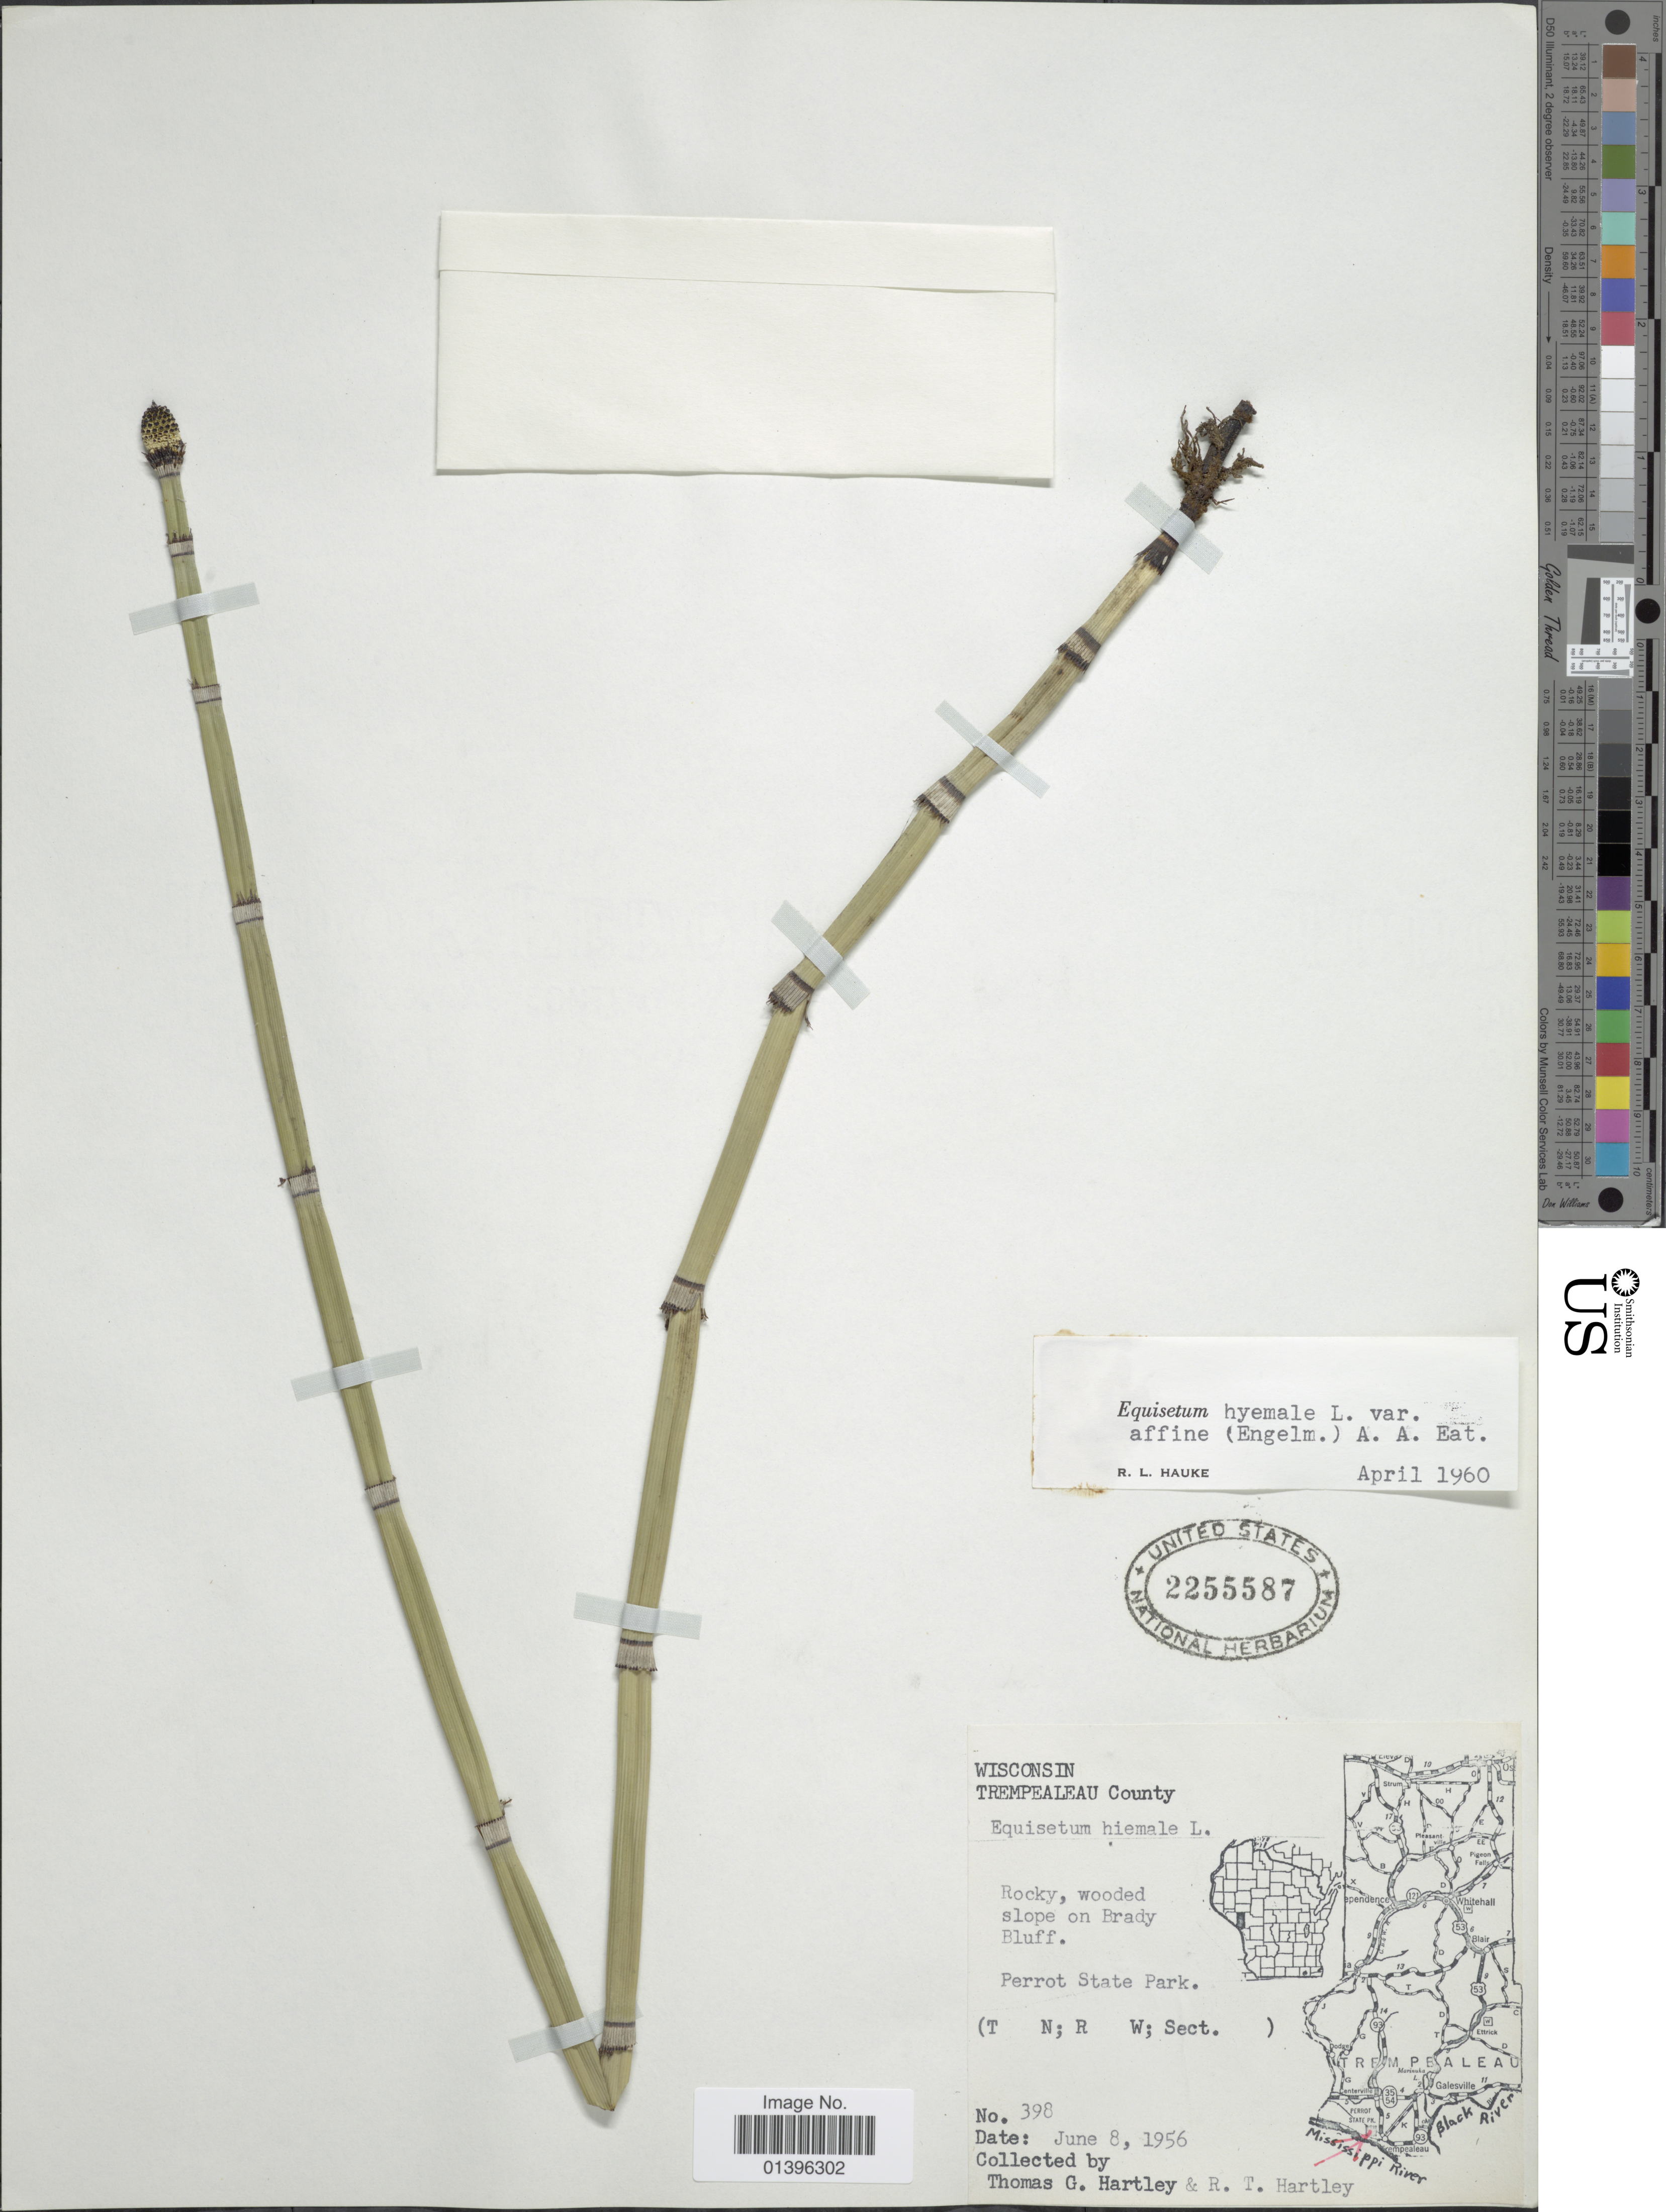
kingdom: Plantae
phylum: Tracheophyta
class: Polypodiopsida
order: Equisetales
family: Equisetaceae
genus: Equisetum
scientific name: Equisetum hyemale var. affine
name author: (Engelm.) A.A. Eaton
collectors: T. G. Hartley & R. T. Hartley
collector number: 398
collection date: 1956-06-08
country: United States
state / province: Wisconsin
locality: Trempealeau County. Rocky, wooded slope on Brady Bluff. Perrot State Park.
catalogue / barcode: US 2255587